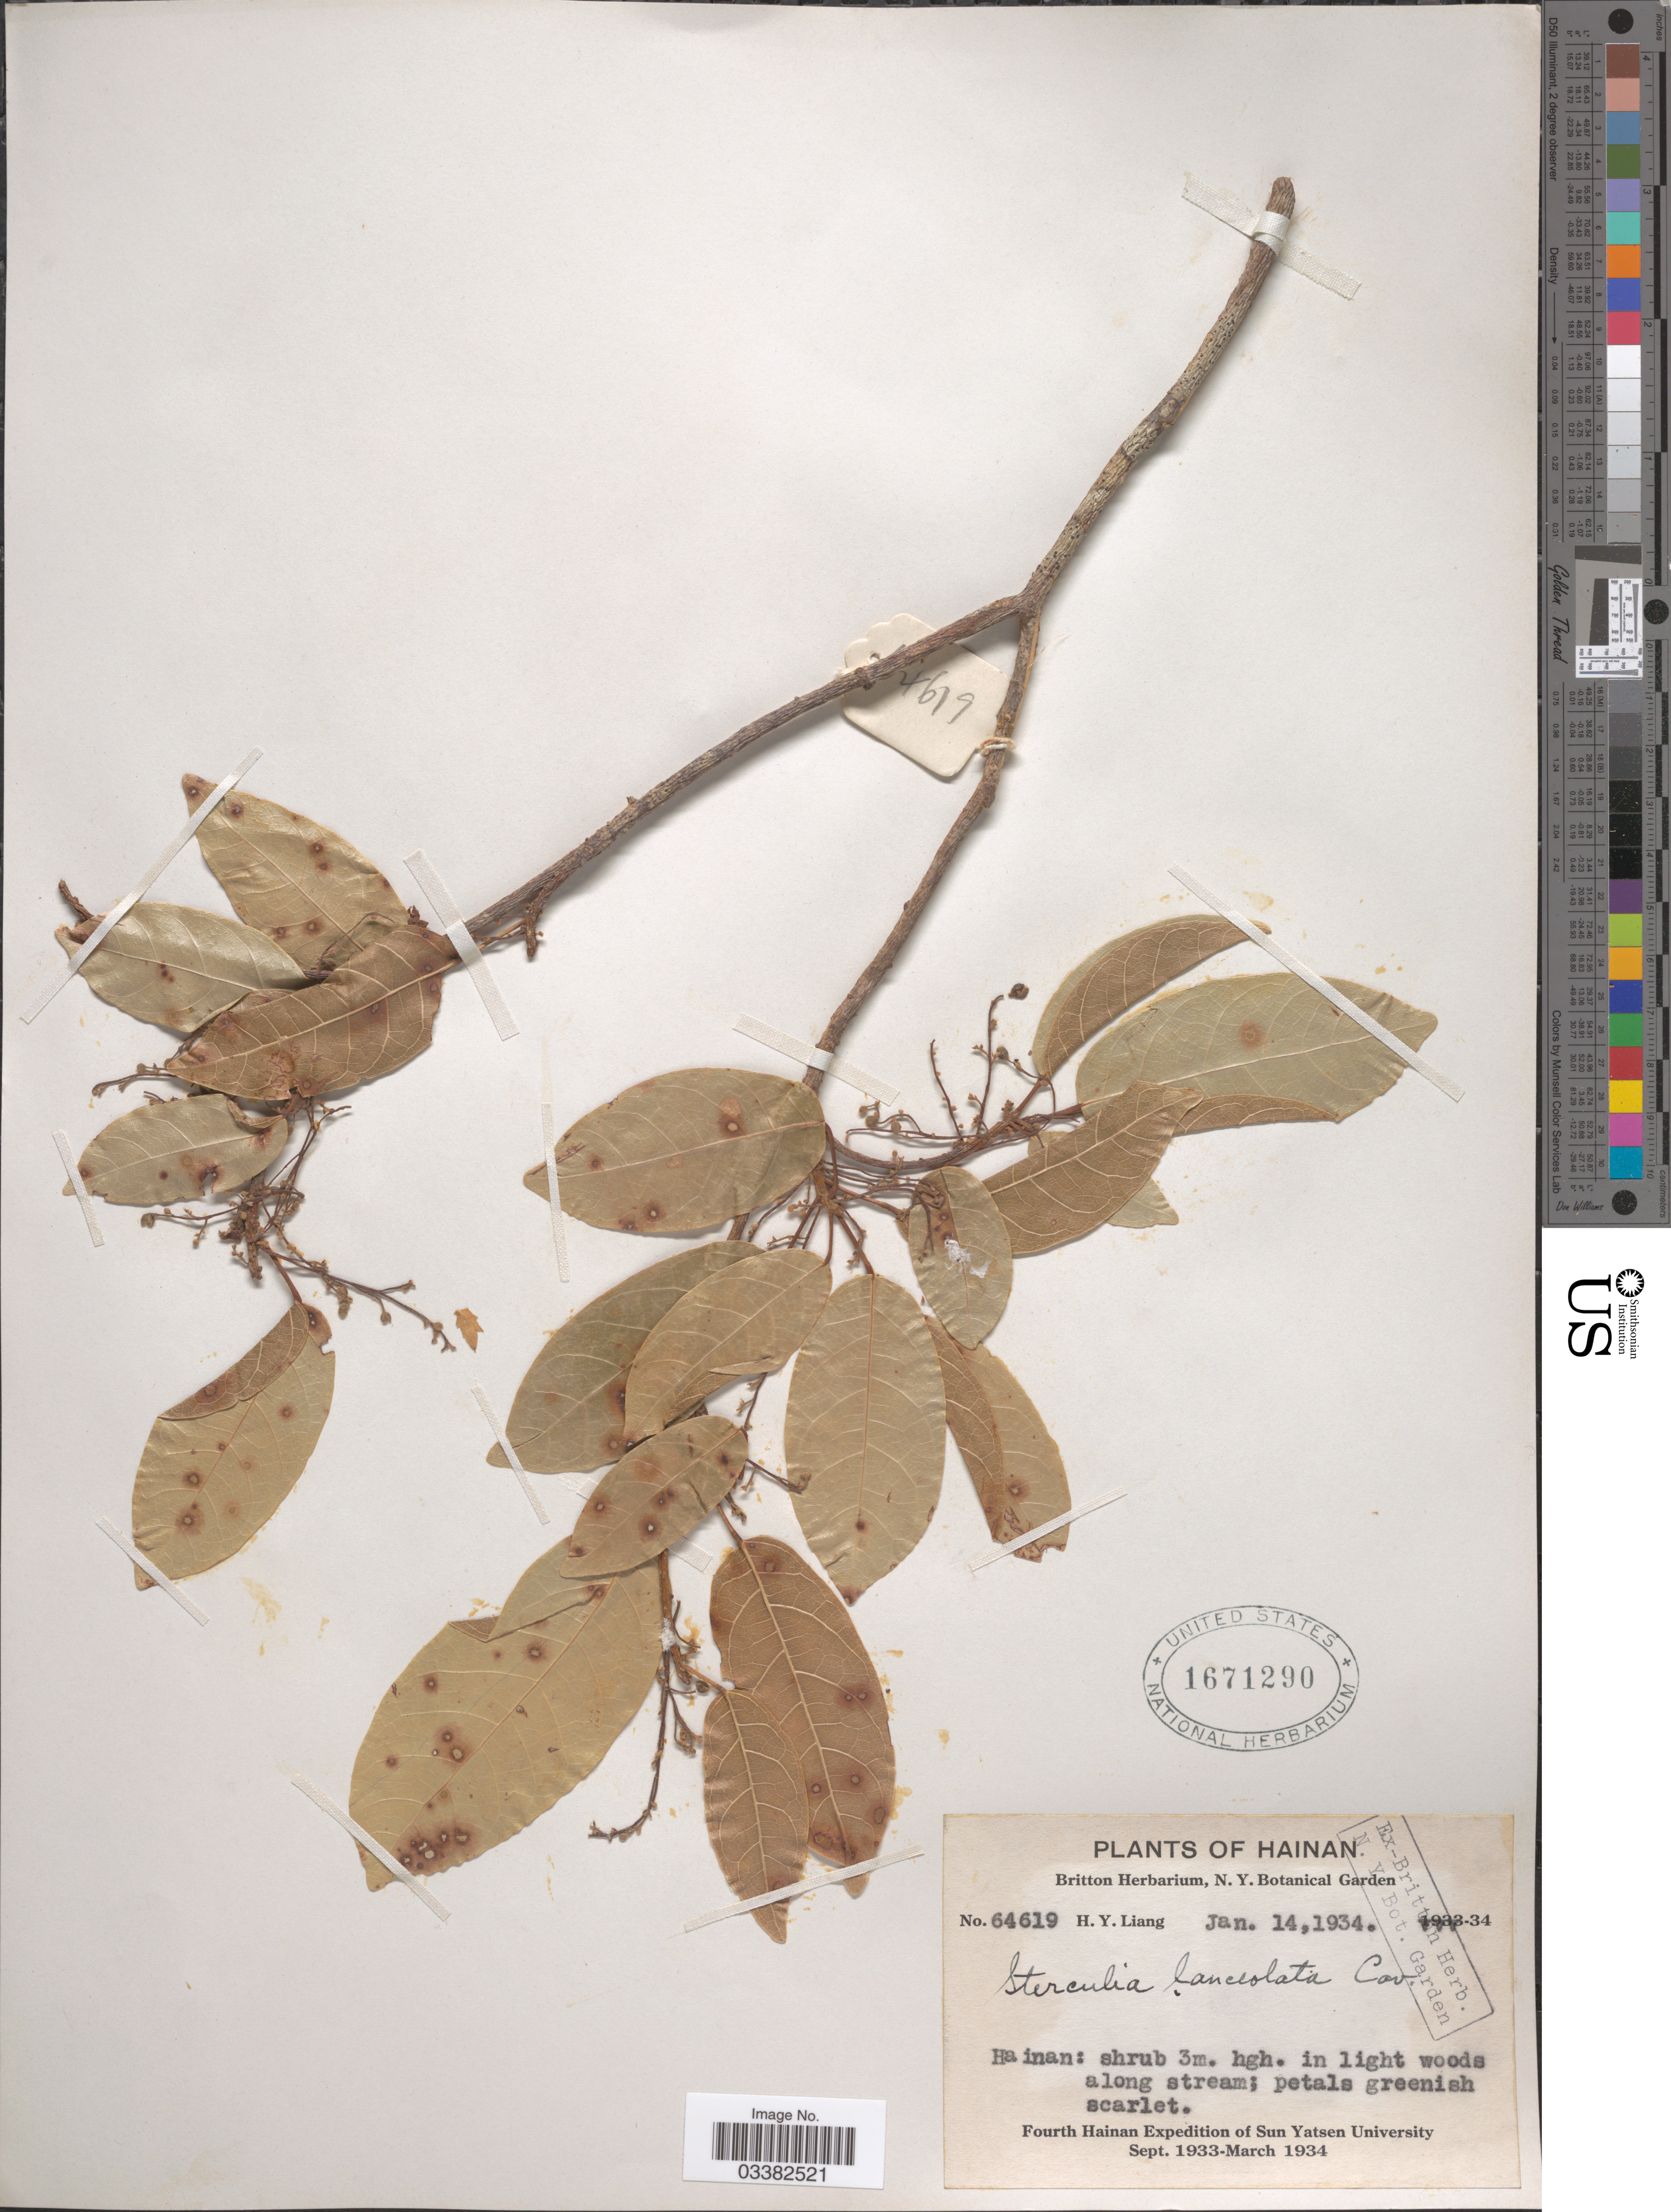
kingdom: Plantae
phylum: Tracheophyta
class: Magnoliopsida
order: Malvales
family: Malvaceae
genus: Sterculia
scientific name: Sterculia lanceolata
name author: Cav.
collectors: H. Y. Liang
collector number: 64619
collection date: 1934-01-14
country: China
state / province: Hainan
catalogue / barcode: US 1671290